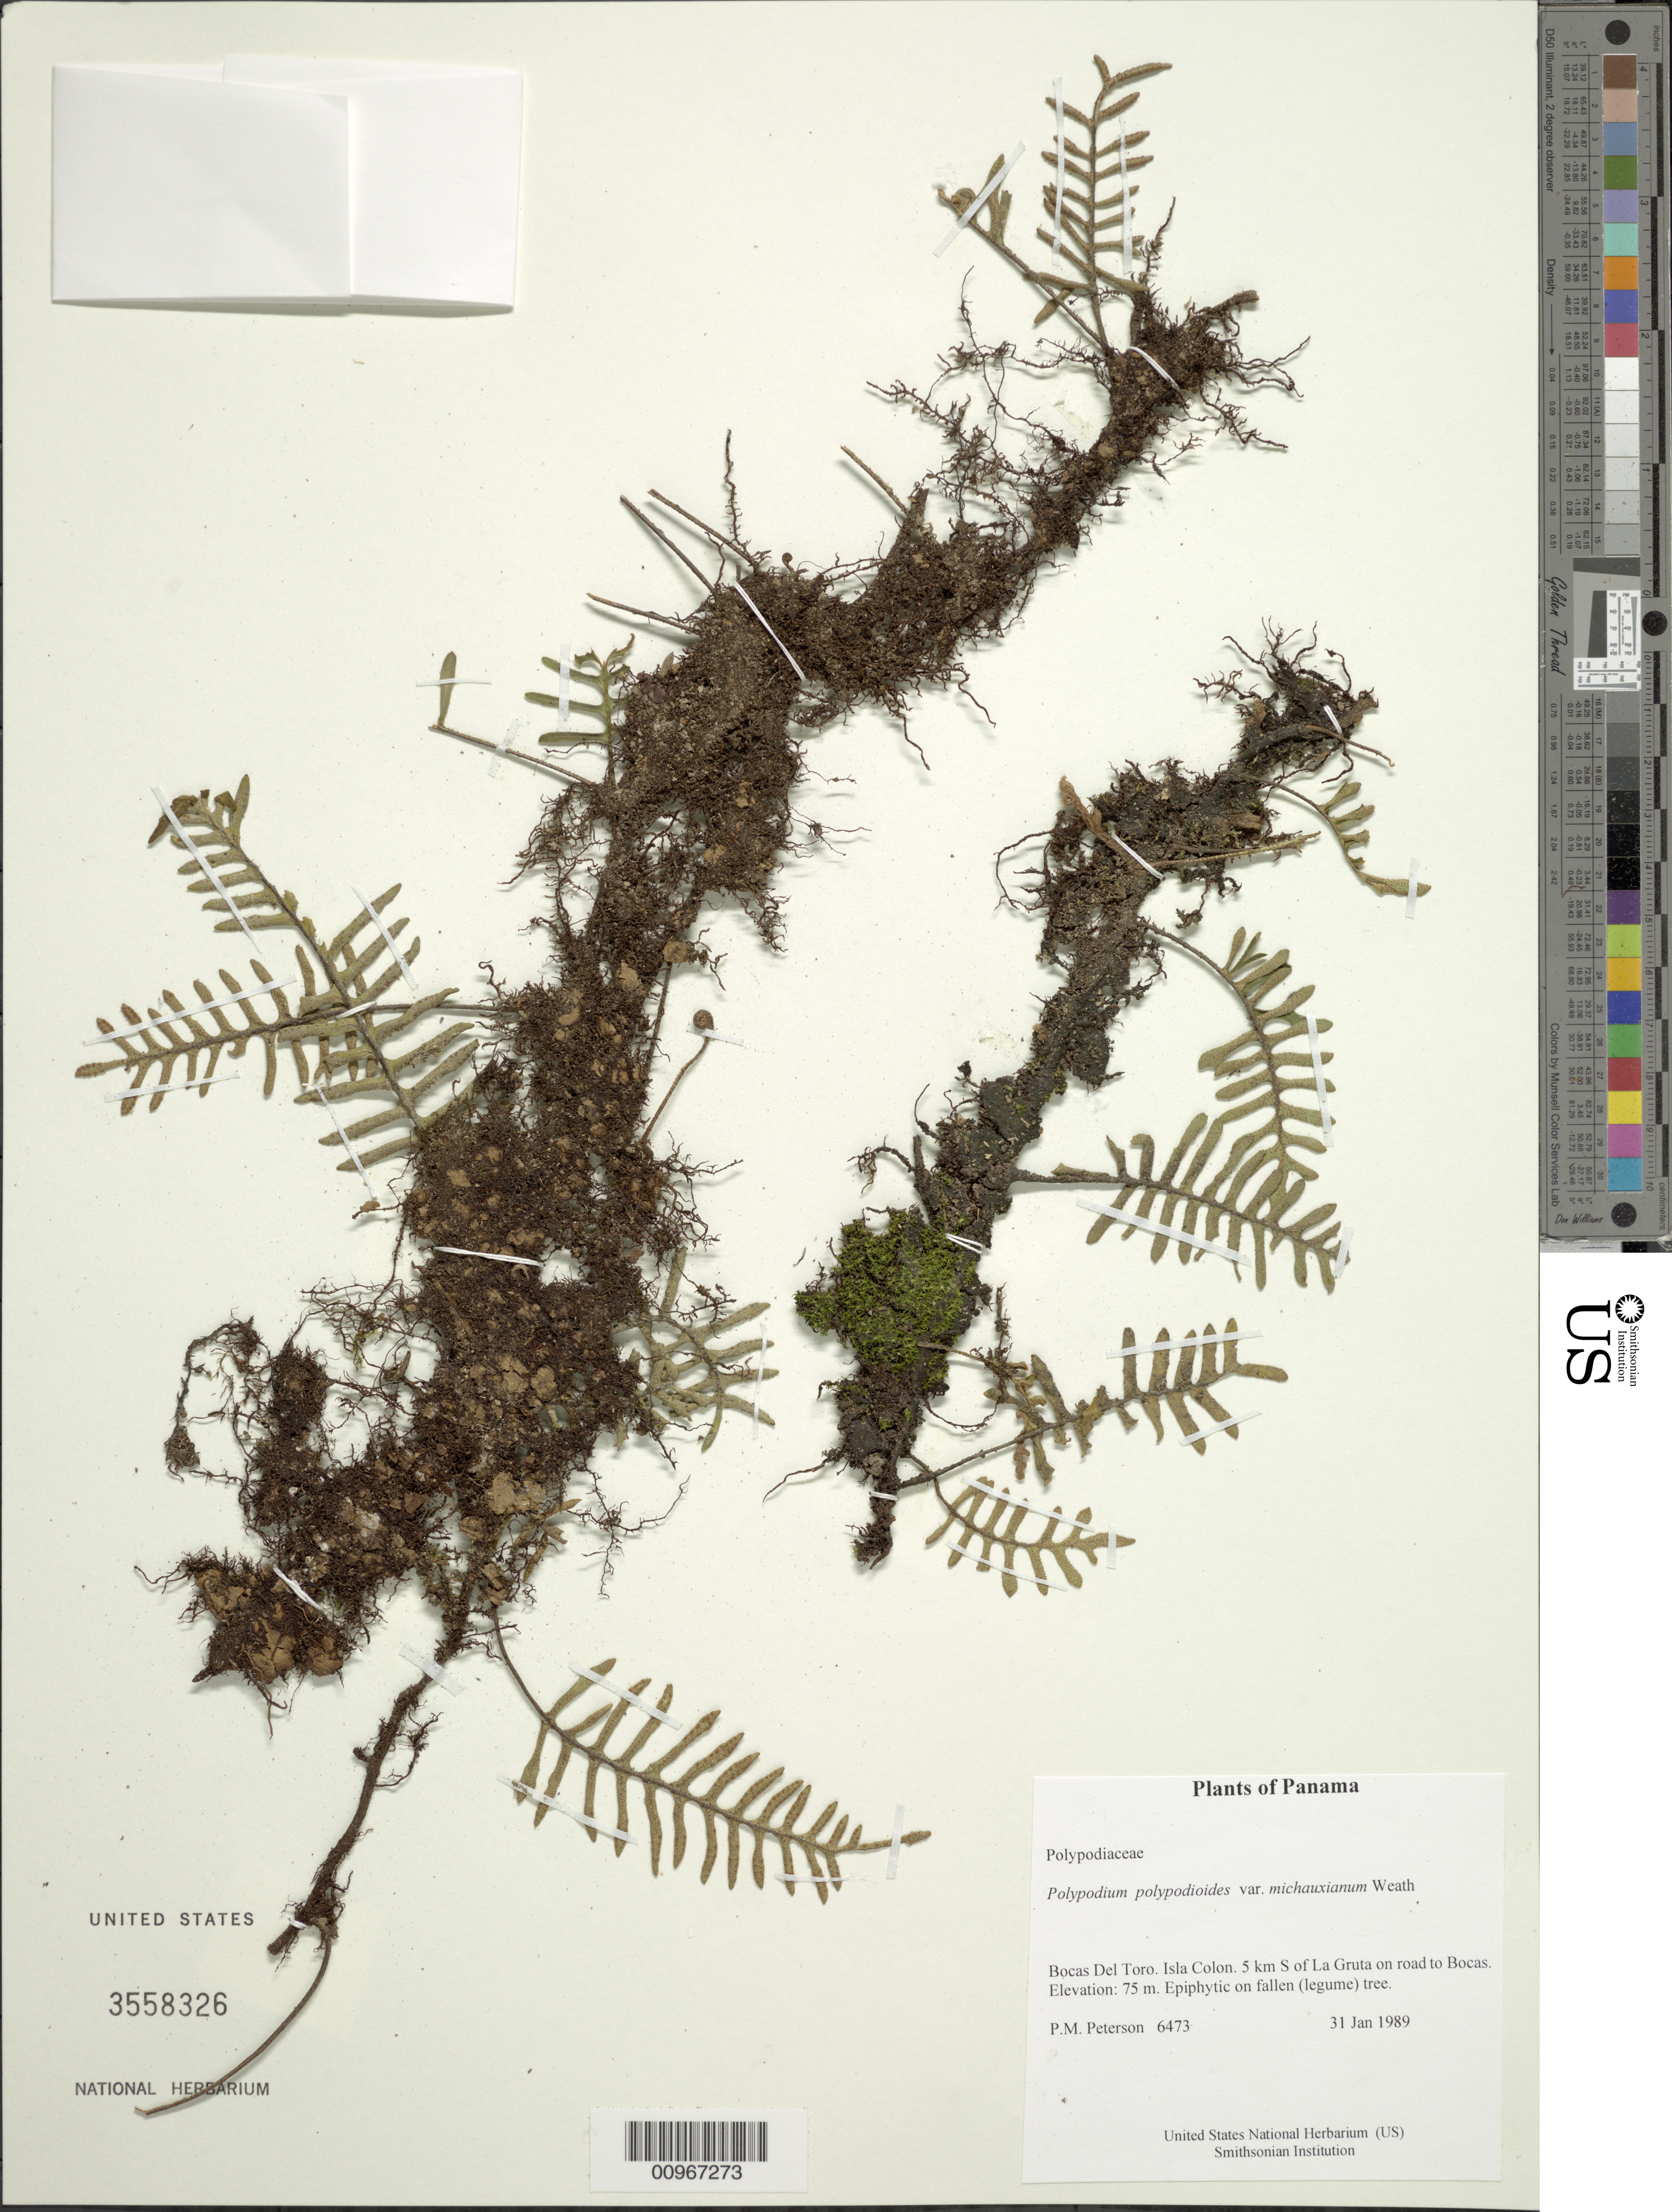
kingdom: Plantae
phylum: Tracheophyta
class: Polypodiopsida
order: Polypodiales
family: Polypodiaceae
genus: Pleopeltis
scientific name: Pleopeltis polypodioides var. michauxiana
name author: (Weath.) E.G. Andrews & Windham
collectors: P. M. Peterson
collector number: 06473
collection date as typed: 31 Jan 1989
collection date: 1989-01-31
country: Panama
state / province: Bocas del Toro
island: Colón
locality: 5 km S of La Gruta on road to Bocas.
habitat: Epiphytic on fallen (legume) tree.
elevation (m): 75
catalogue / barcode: US 3558326